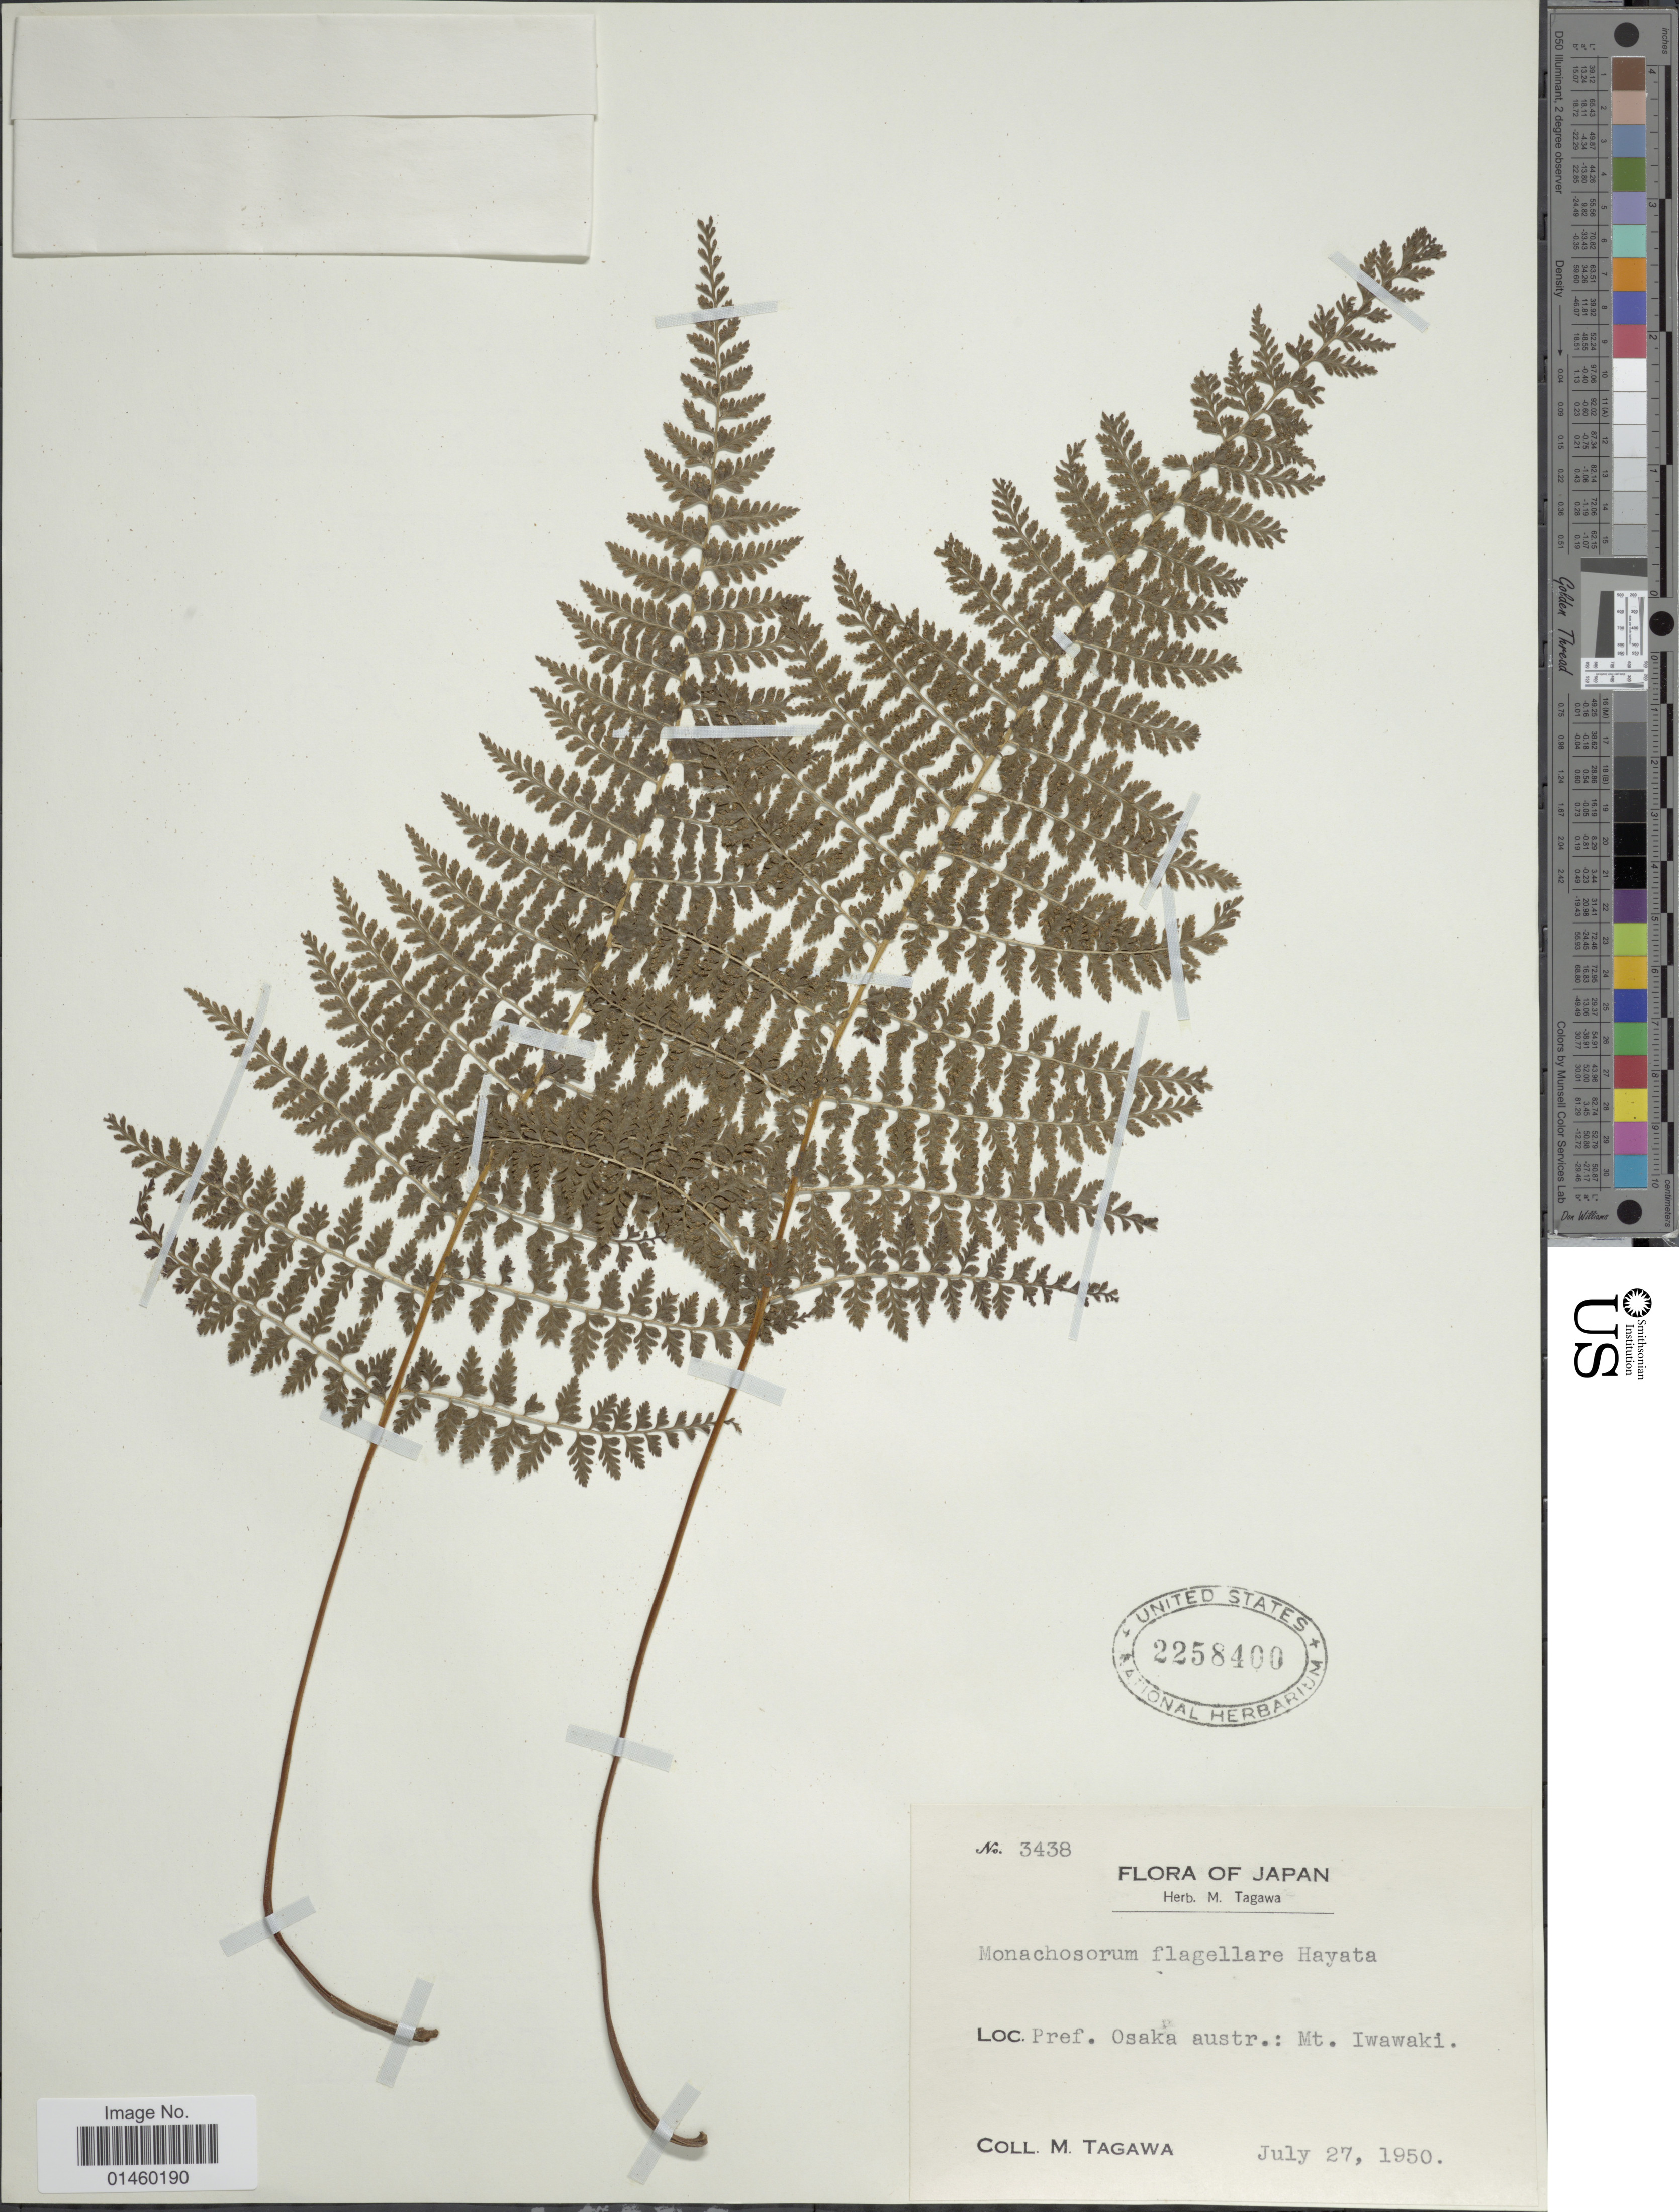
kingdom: Plantae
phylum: Tracheophyta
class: Polypodiopsida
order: Polypodiales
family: Dennstaedtiaceae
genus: Monachosorum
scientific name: Monachosorum flagellare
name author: (Makino) Hayata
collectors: M. Tagawa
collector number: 3438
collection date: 1950-07-27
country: Japan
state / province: Osaka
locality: Pref. Osaka austr.: Mt. Iwawaki.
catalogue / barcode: US 2258400